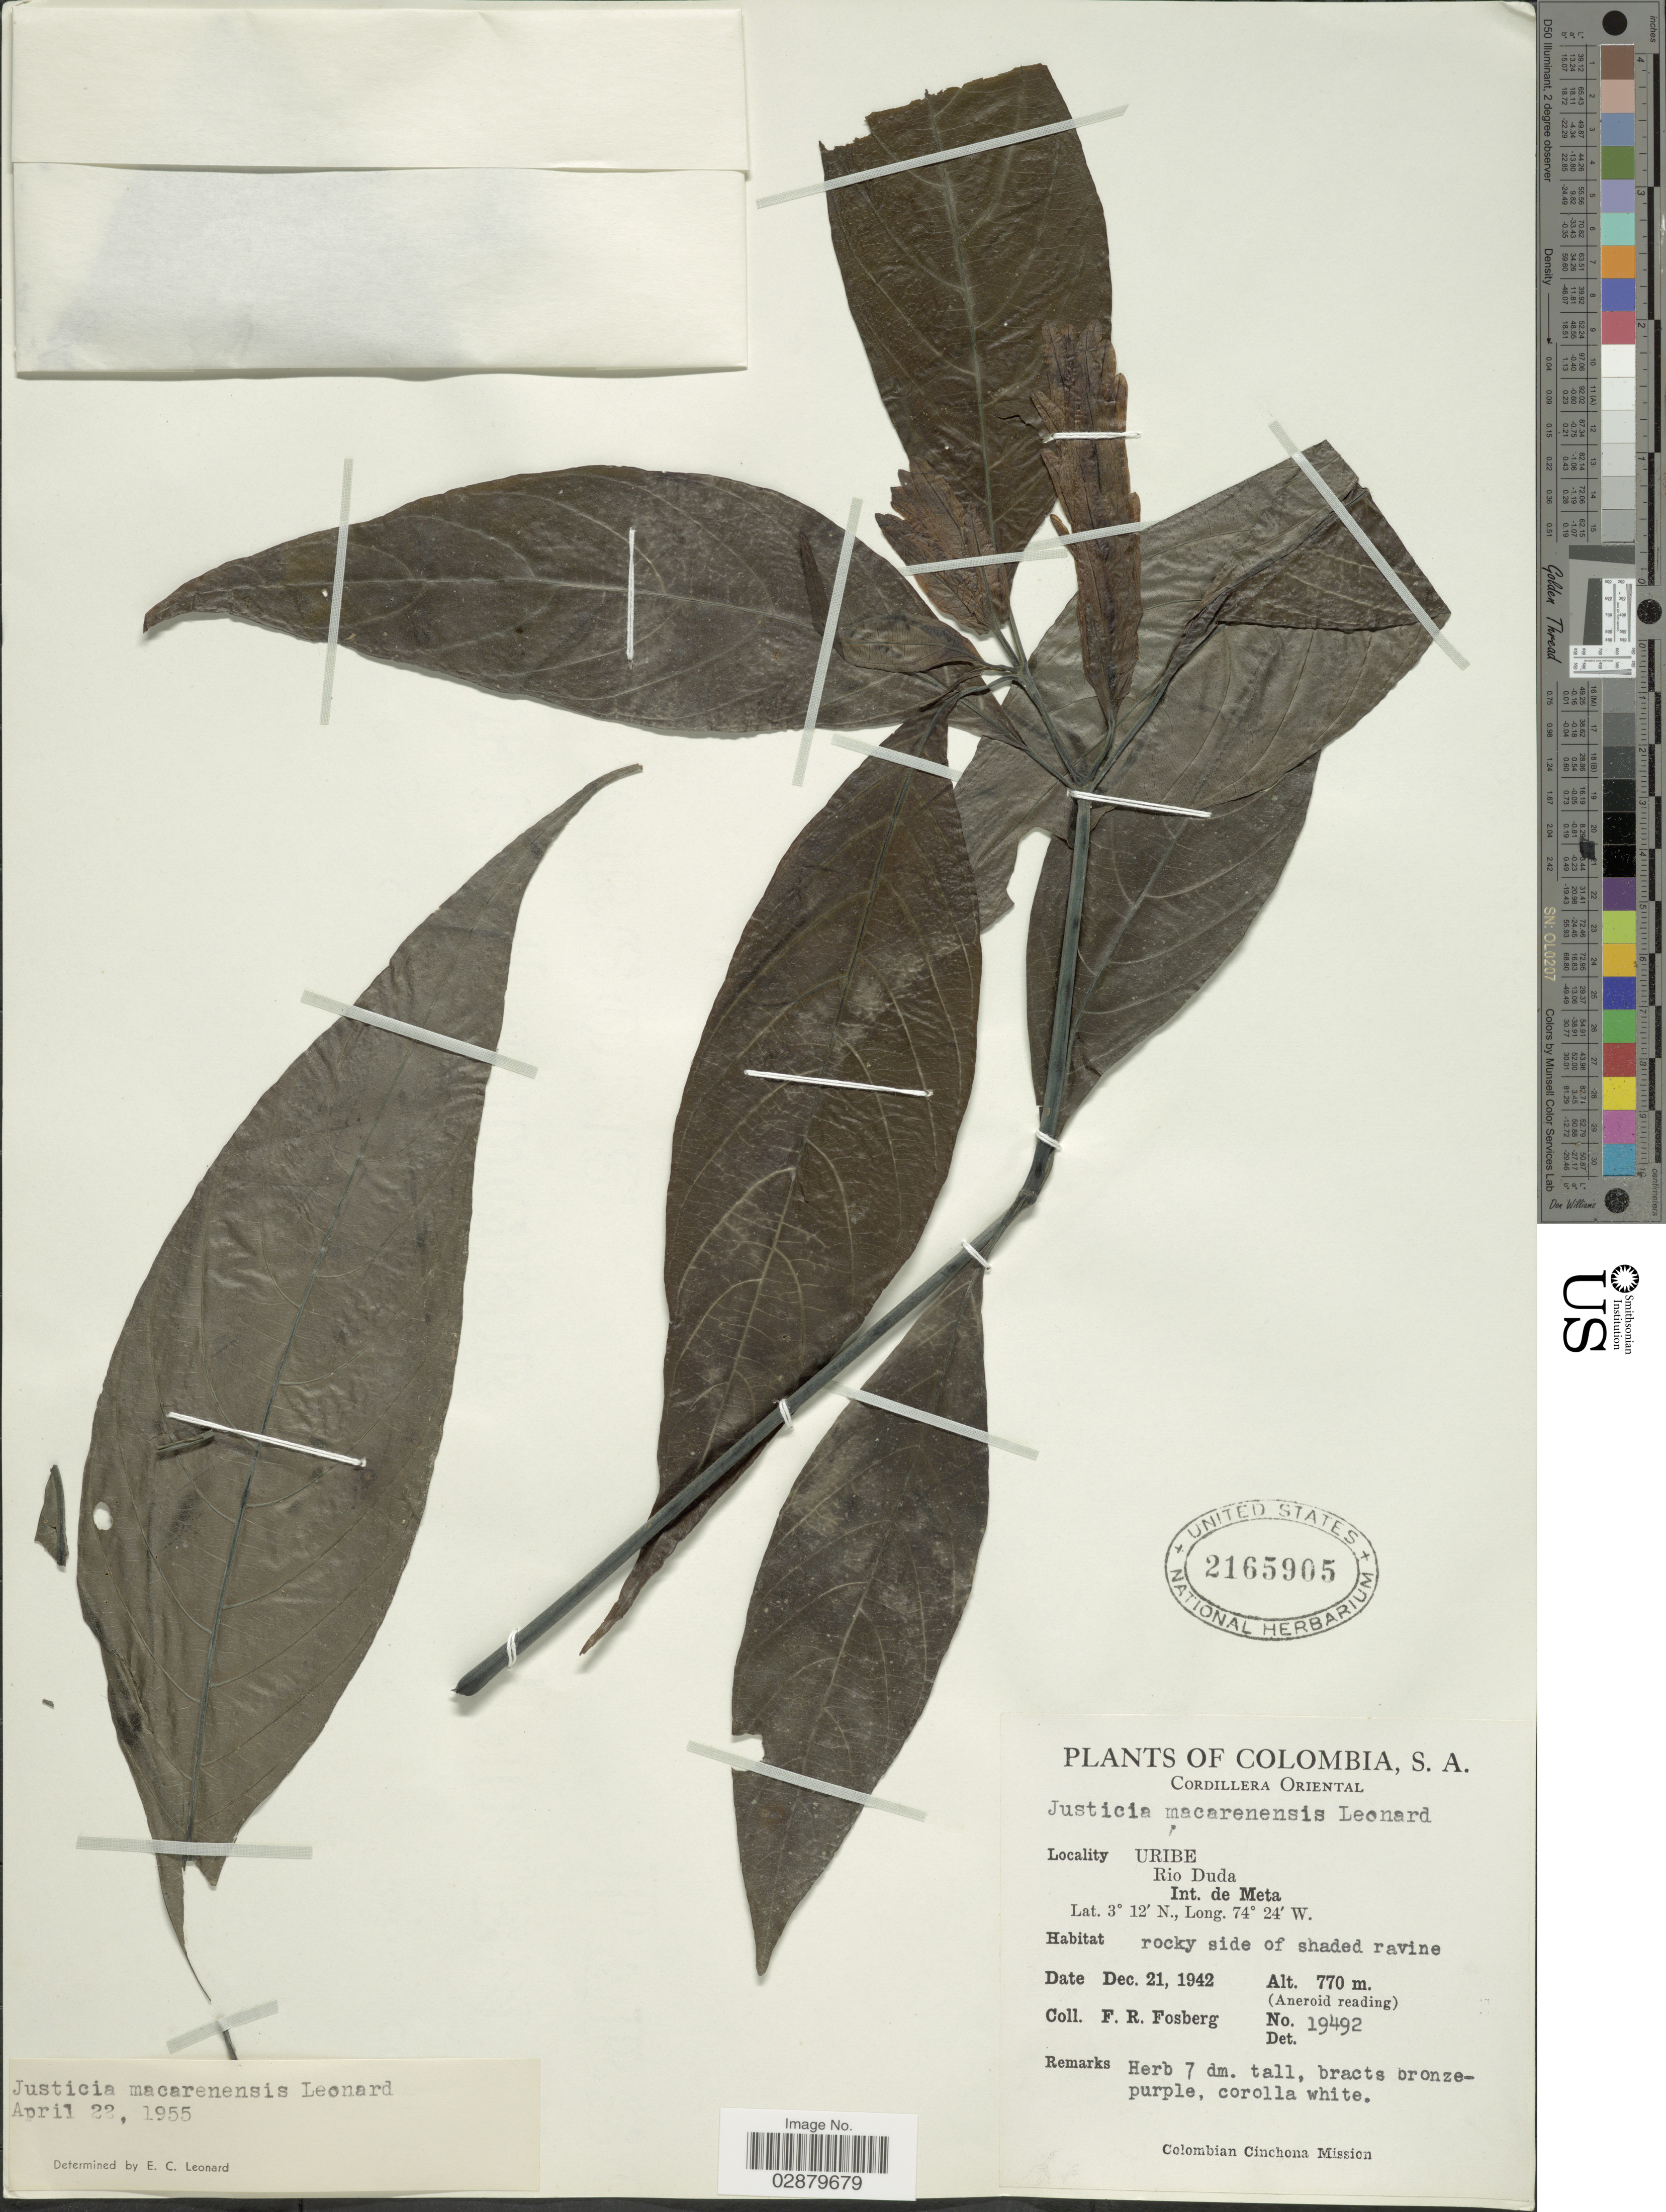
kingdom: Plantae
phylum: Tracheophyta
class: Magnoliopsida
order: Lamiales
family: Acanthaceae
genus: Justicia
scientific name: Justicia macarenensis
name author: Leonard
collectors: F. R. Fosberg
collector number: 19492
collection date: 1942-12-21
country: Colombia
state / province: Meta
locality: Cordillera Oriental. Uribe. Rio Duda. Int. de Meta.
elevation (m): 770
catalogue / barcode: US 2165905